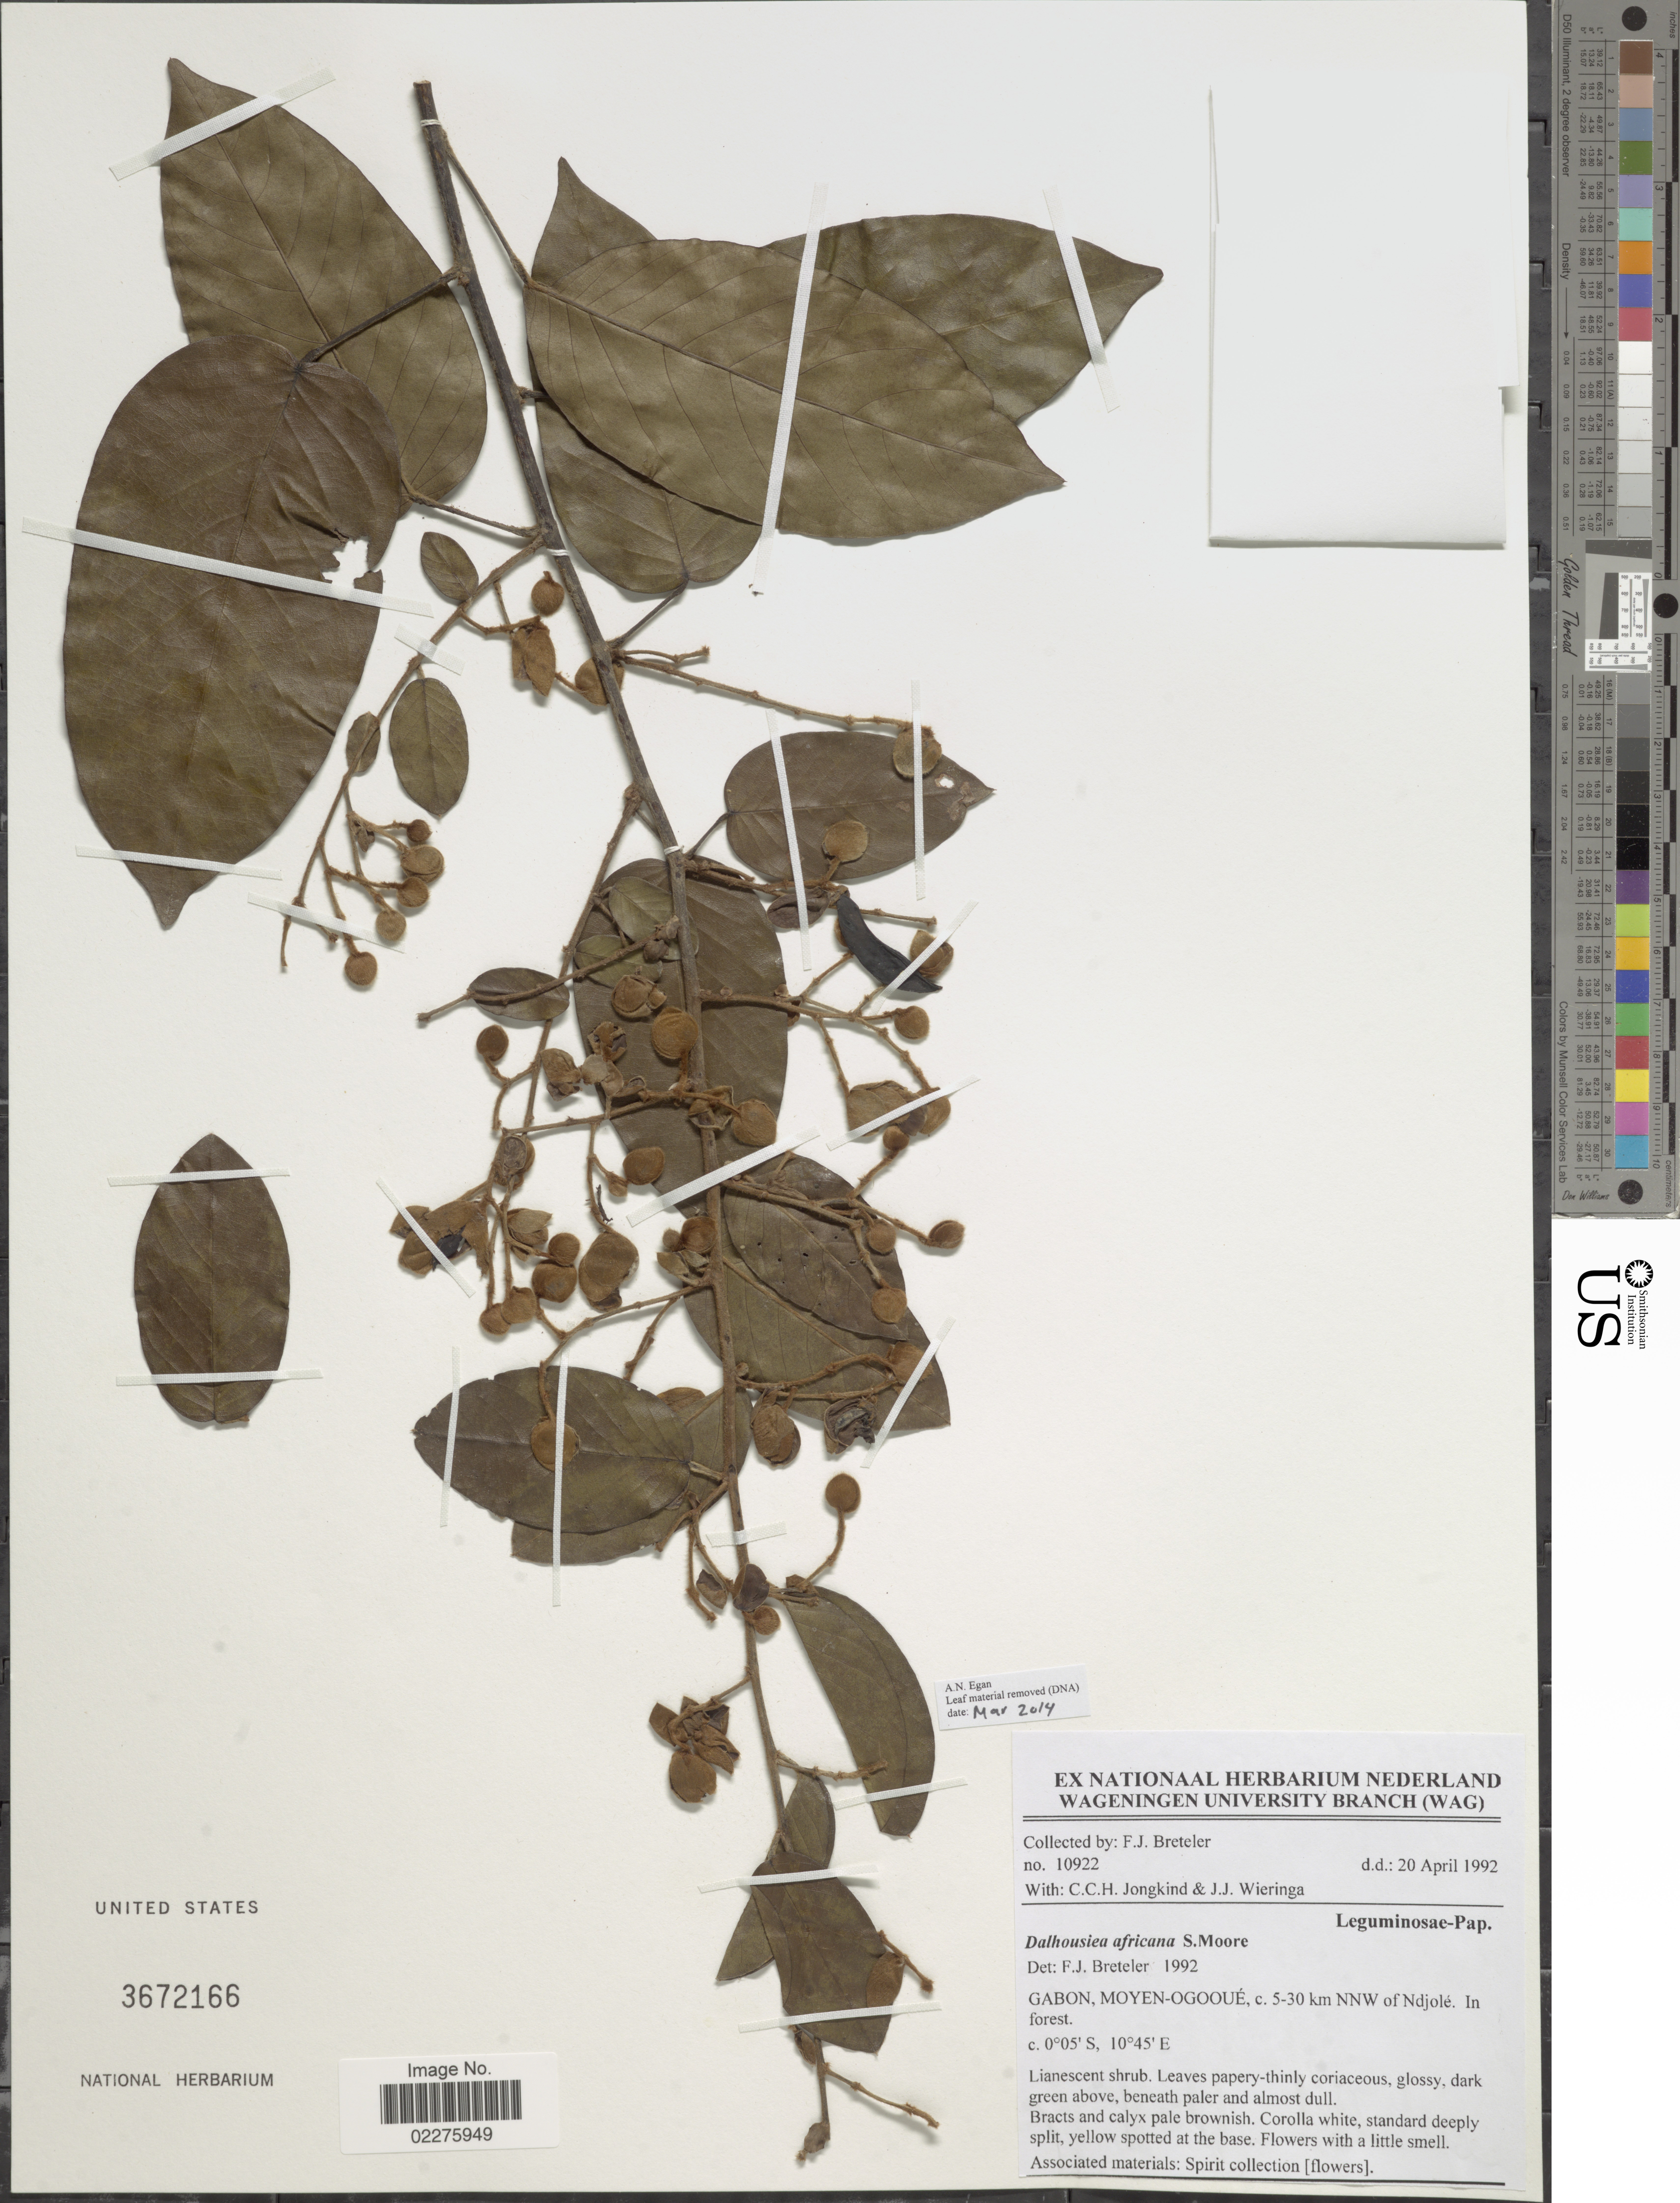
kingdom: Plantae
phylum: Tracheophyta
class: Magnoliopsida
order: Fabales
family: Fabaceae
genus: Dalhousiea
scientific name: Dalhousiea africana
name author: S. Moore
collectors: F. J. Breteler, C. C. Jongkind & J. Wieringa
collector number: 10922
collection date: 1992-04-20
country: Gabon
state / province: Moyen-Ogooue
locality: C. 5-30 km NNW of Ndjole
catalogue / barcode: US 3672166